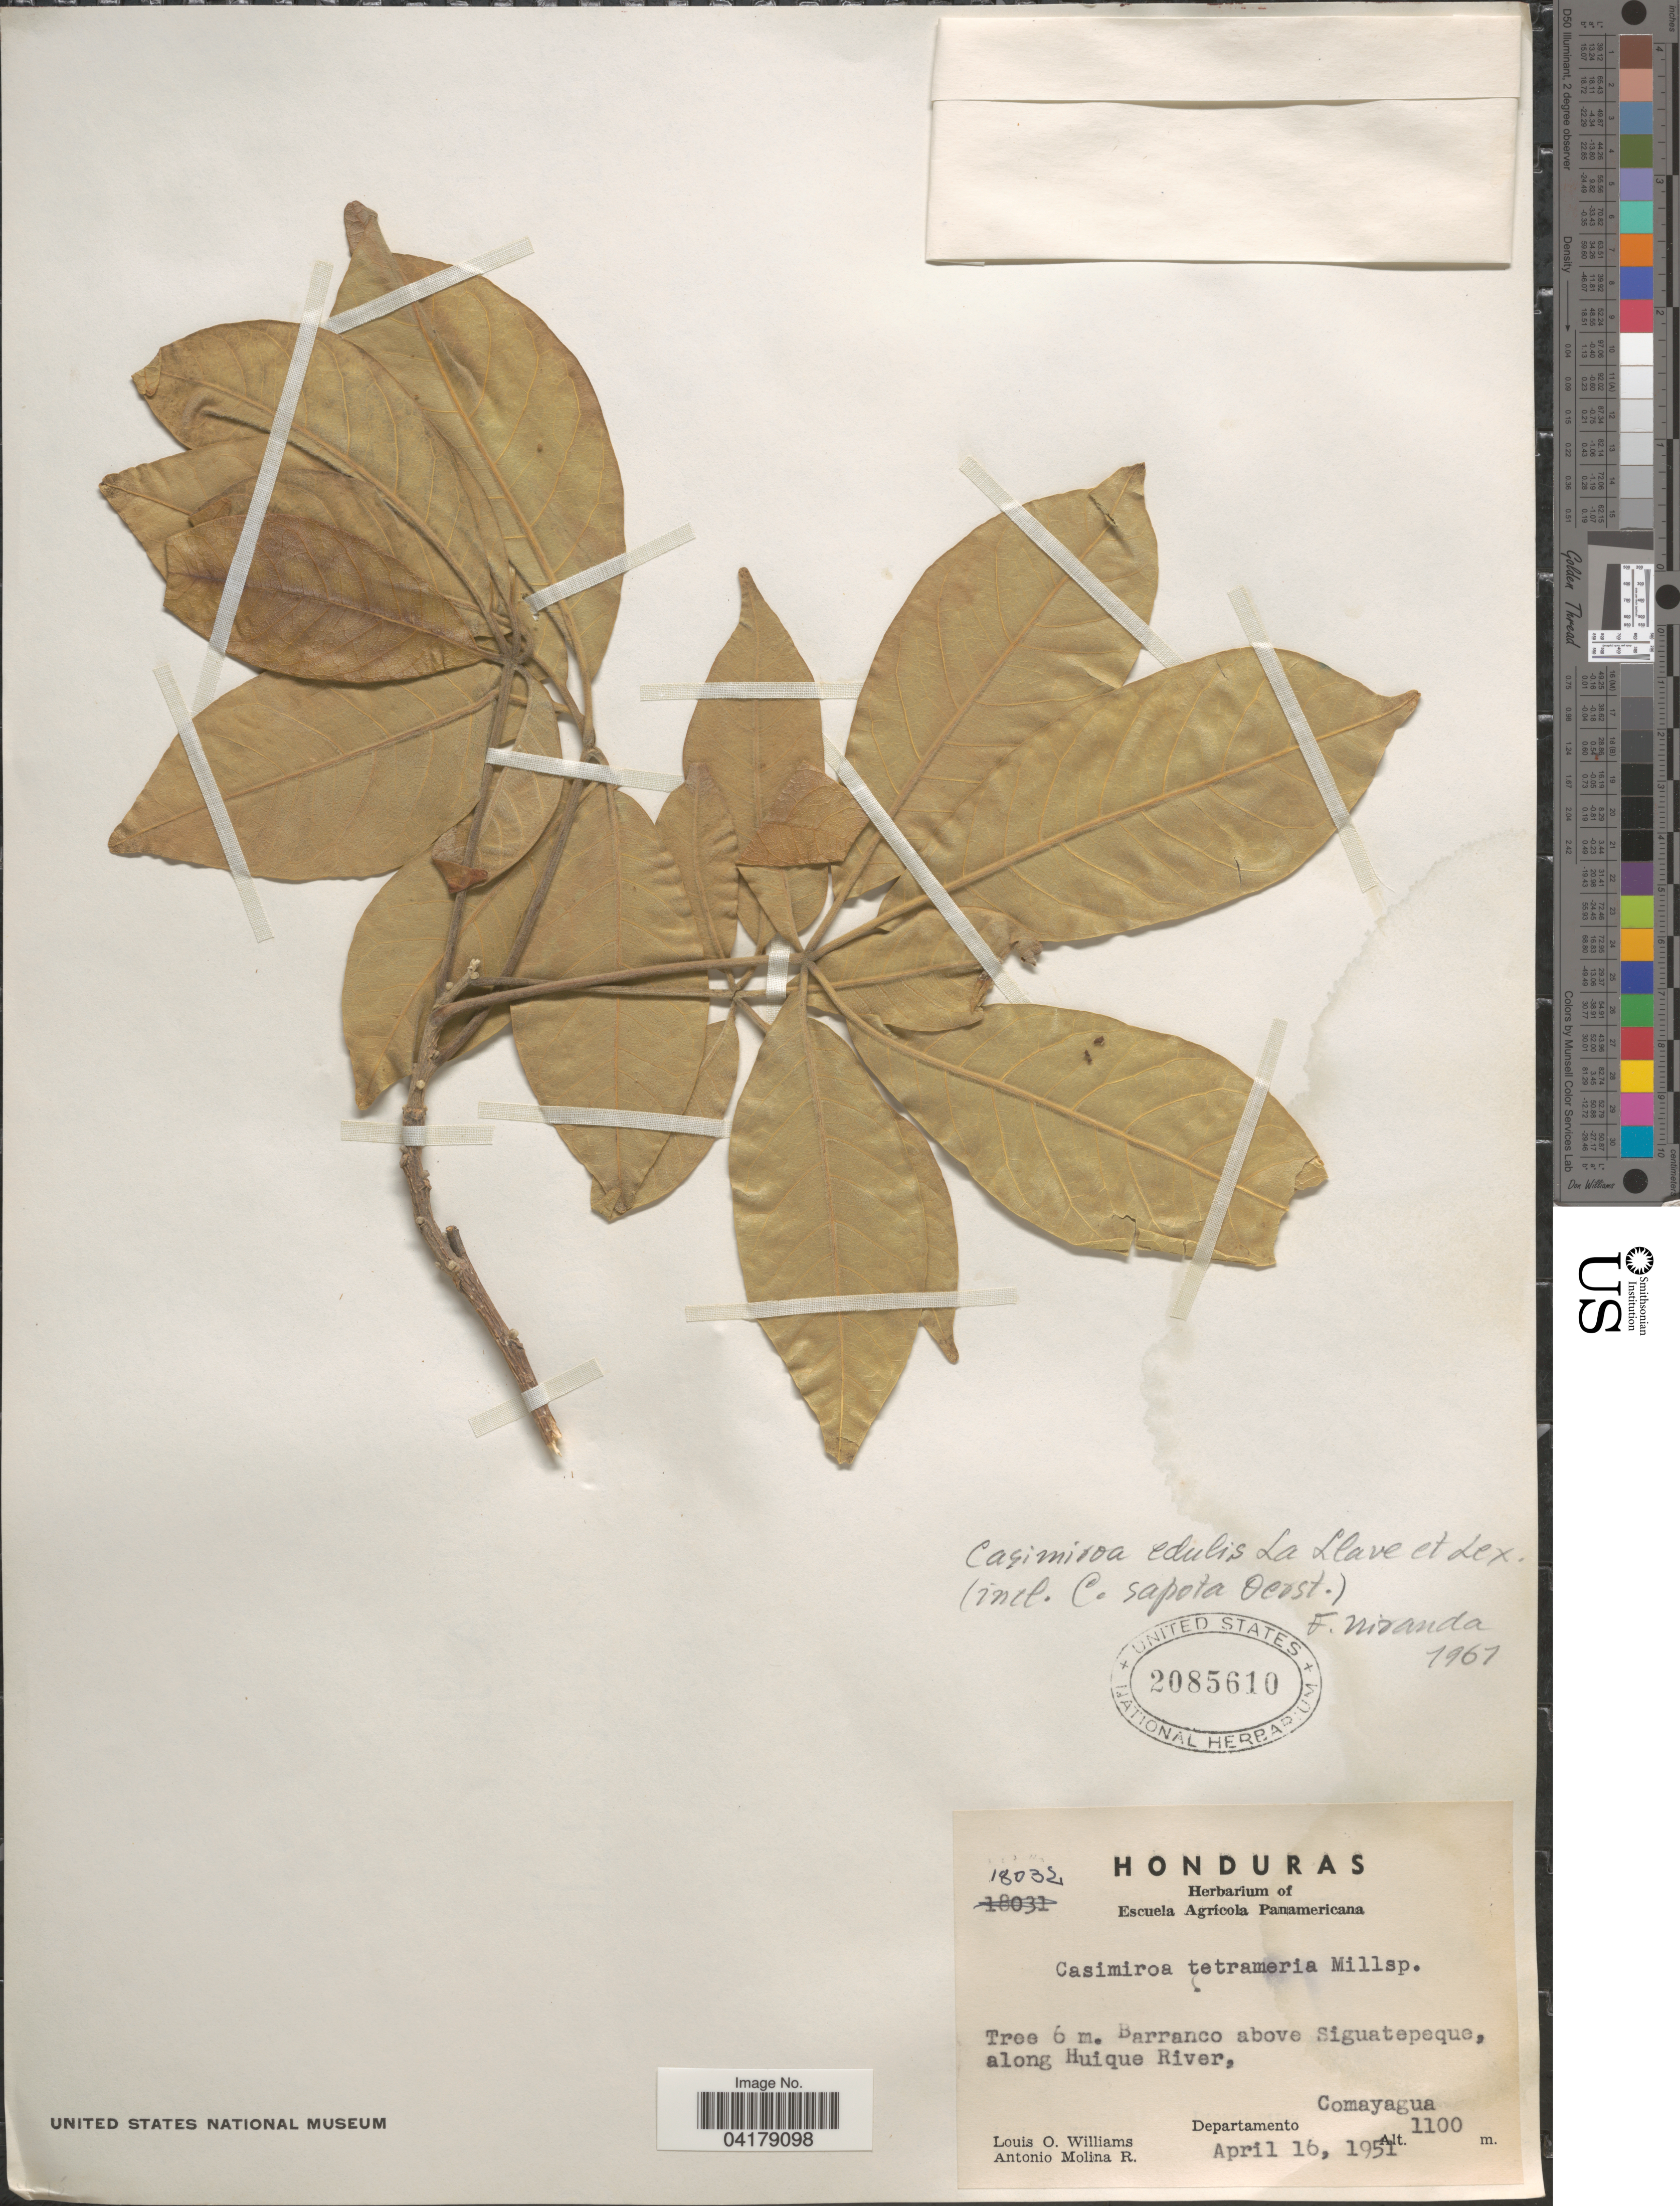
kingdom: Plantae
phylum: Tracheophyta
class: Magnoliopsida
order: Sapindales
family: Rutaceae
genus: Casimiroa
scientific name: Casimiroa tetrameria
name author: Millsp.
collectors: L. O. Williams & A. Molina R.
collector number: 18032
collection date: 1951-04-16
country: Honduras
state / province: Comayagua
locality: Barranco above Siguatepeque, along Huique River, Departamento Comayagua.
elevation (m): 1100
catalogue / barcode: US 2085610